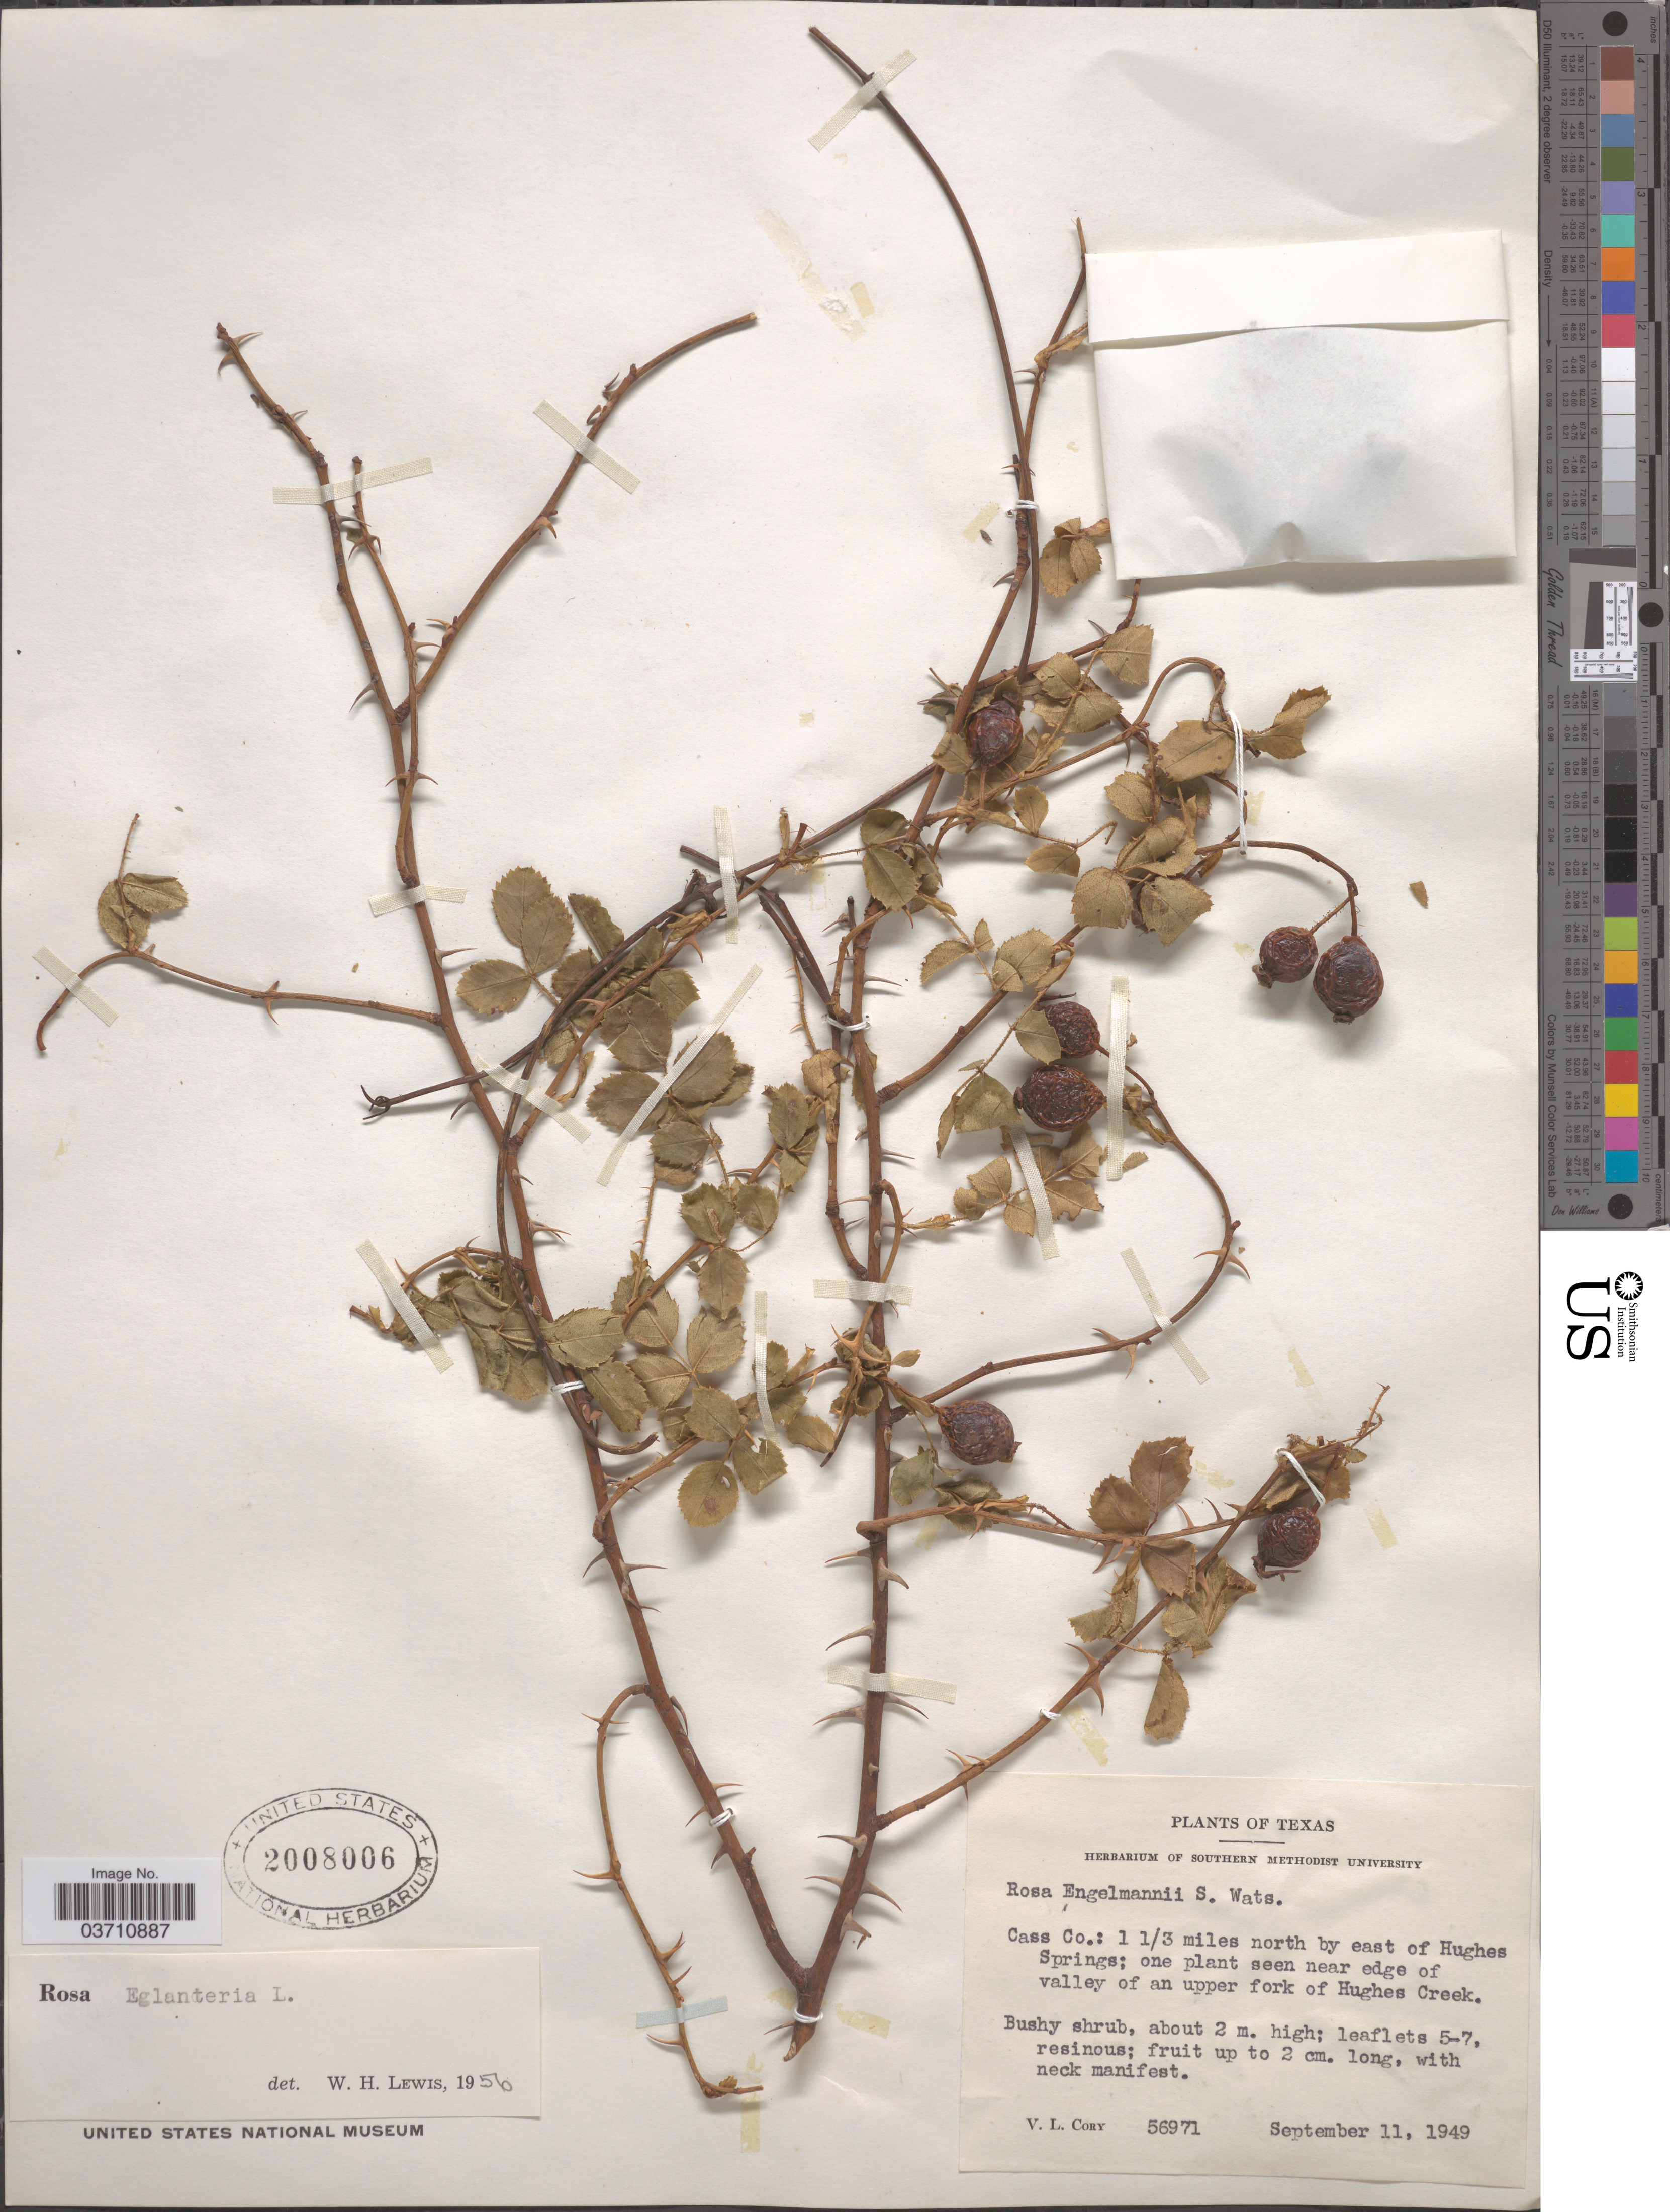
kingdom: Plantae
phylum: Tracheophyta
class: Magnoliopsida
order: Rosales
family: Rosaceae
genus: Rosa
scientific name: Rosa eglanteria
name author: L.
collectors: V. Cory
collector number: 56971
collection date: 1949-09-11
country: United States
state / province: Texas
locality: Cass Co.: 1 1/3 miles north by east of Hughes Springs; one plant seen near edge of valley of an upper fork of Hughes Creek.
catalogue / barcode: US 2008006